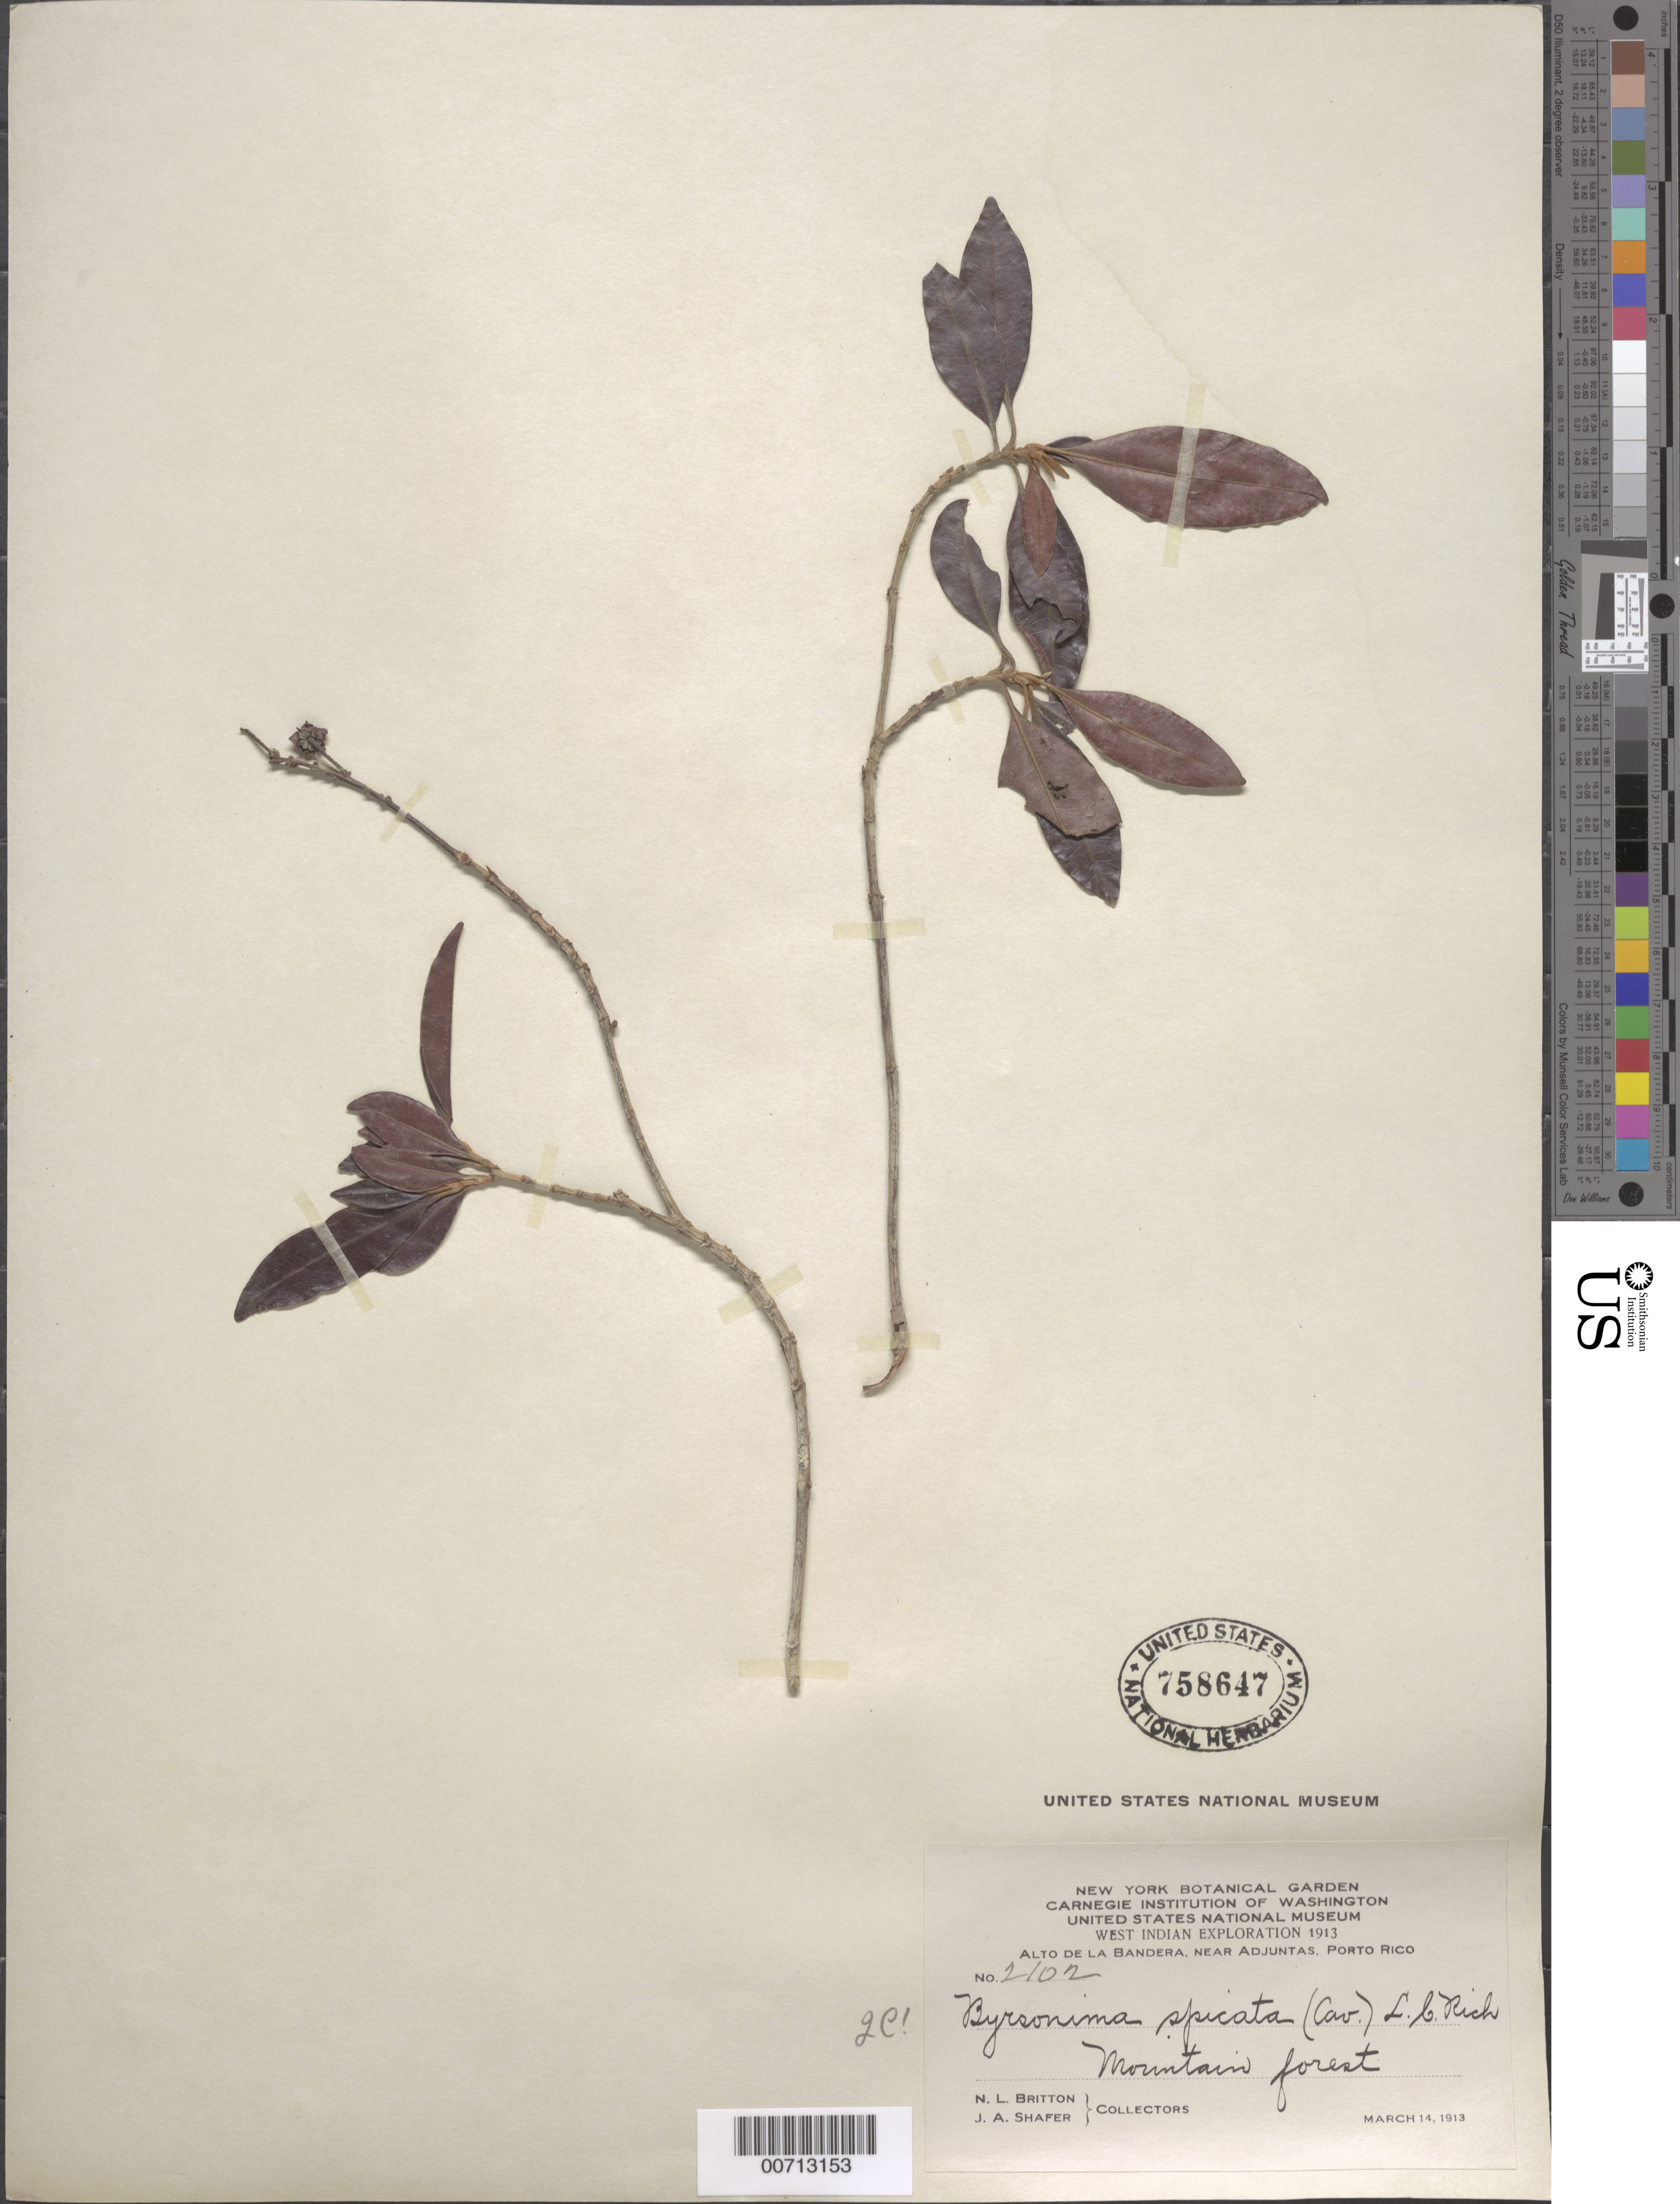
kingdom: Plantae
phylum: Tracheophyta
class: Magnoliopsida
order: Malpighiales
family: Malpighiaceae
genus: Byrsonima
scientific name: Byrsonima spicata (Cav.) DC.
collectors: N. Britton & J. A. Shafer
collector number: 2102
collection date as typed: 14 Mar 1913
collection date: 1913-03-14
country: Puerto Rico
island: Greater Antilles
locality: Alto de la Bandera, near Adjuntas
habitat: Mountain forest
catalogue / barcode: US 758647